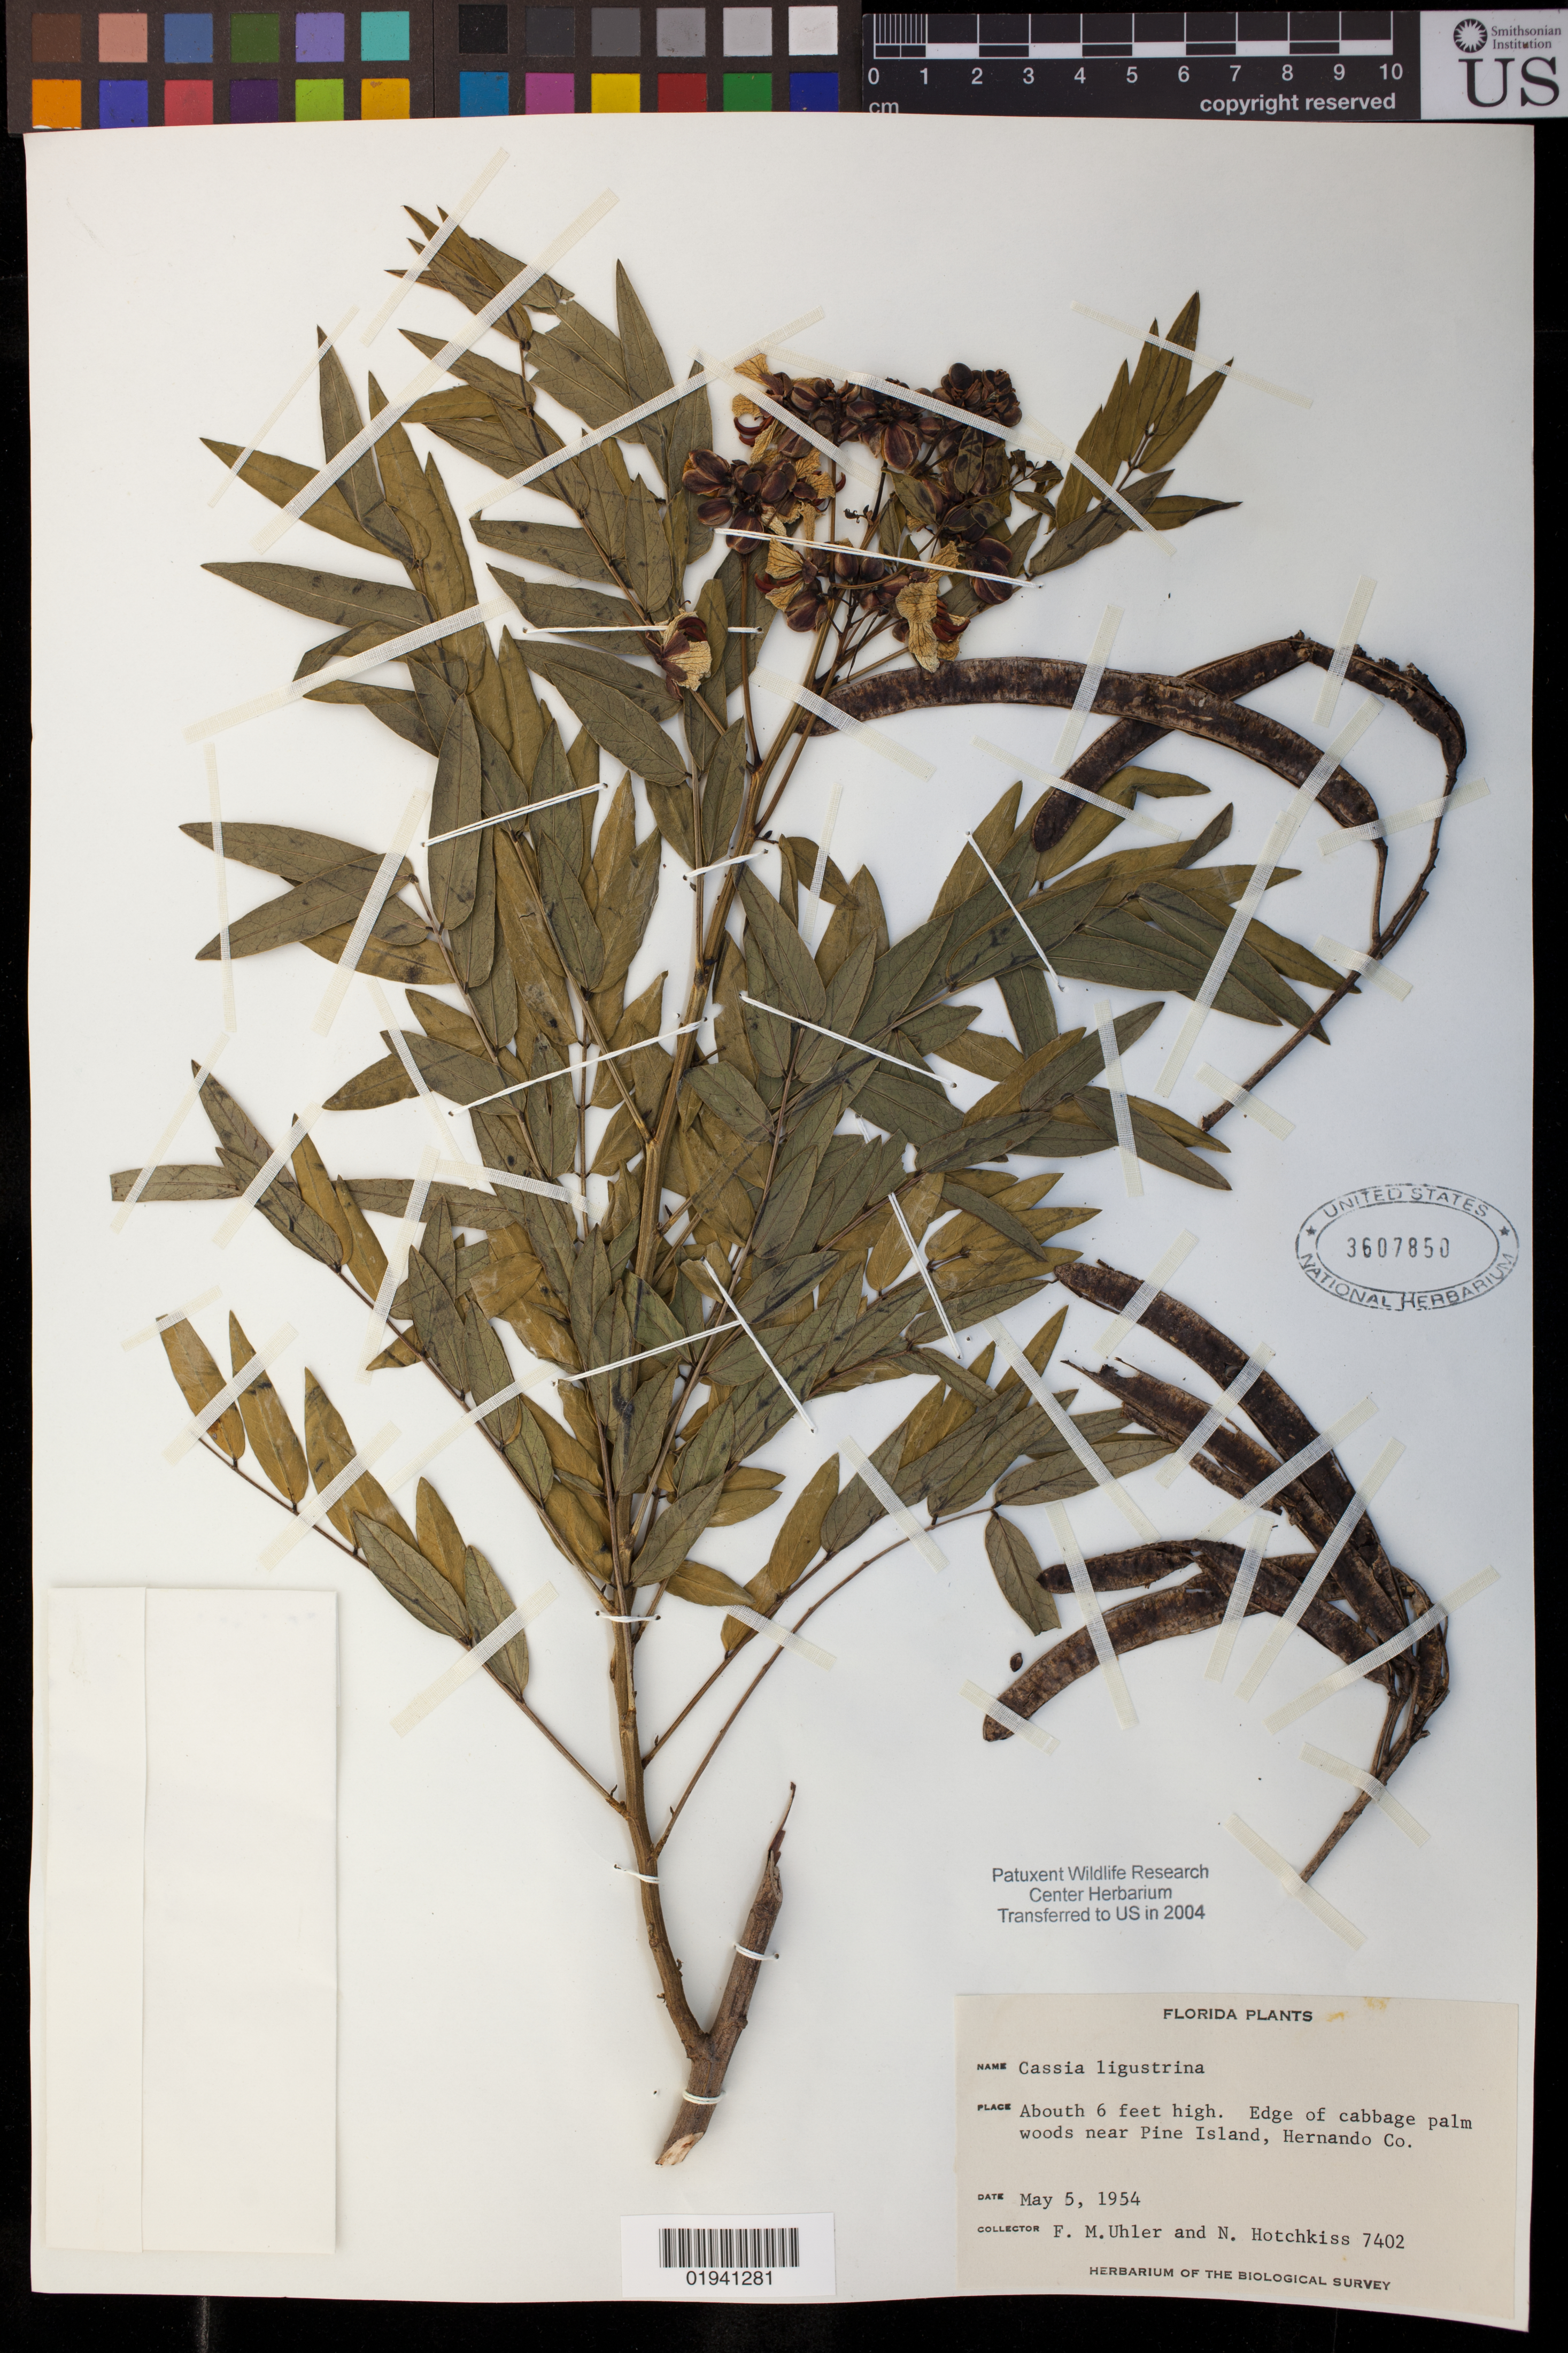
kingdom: Plantae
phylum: Tracheophyta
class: Magnoliopsida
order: Fabales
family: Fabaceae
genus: Senna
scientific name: Senna ligustrina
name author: (L.) H.S. Irwin & Barneby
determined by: Strong, Mark T., (BOT), Smithsonian Institution - National Museum of Natural History (UNITED STATES)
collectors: F. M. Uhler & N. Hotchkiss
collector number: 7402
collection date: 1954-05-05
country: United States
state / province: Florida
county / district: Hernando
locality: near Pine Island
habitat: edge of cabbage palm woods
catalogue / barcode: US 3607850